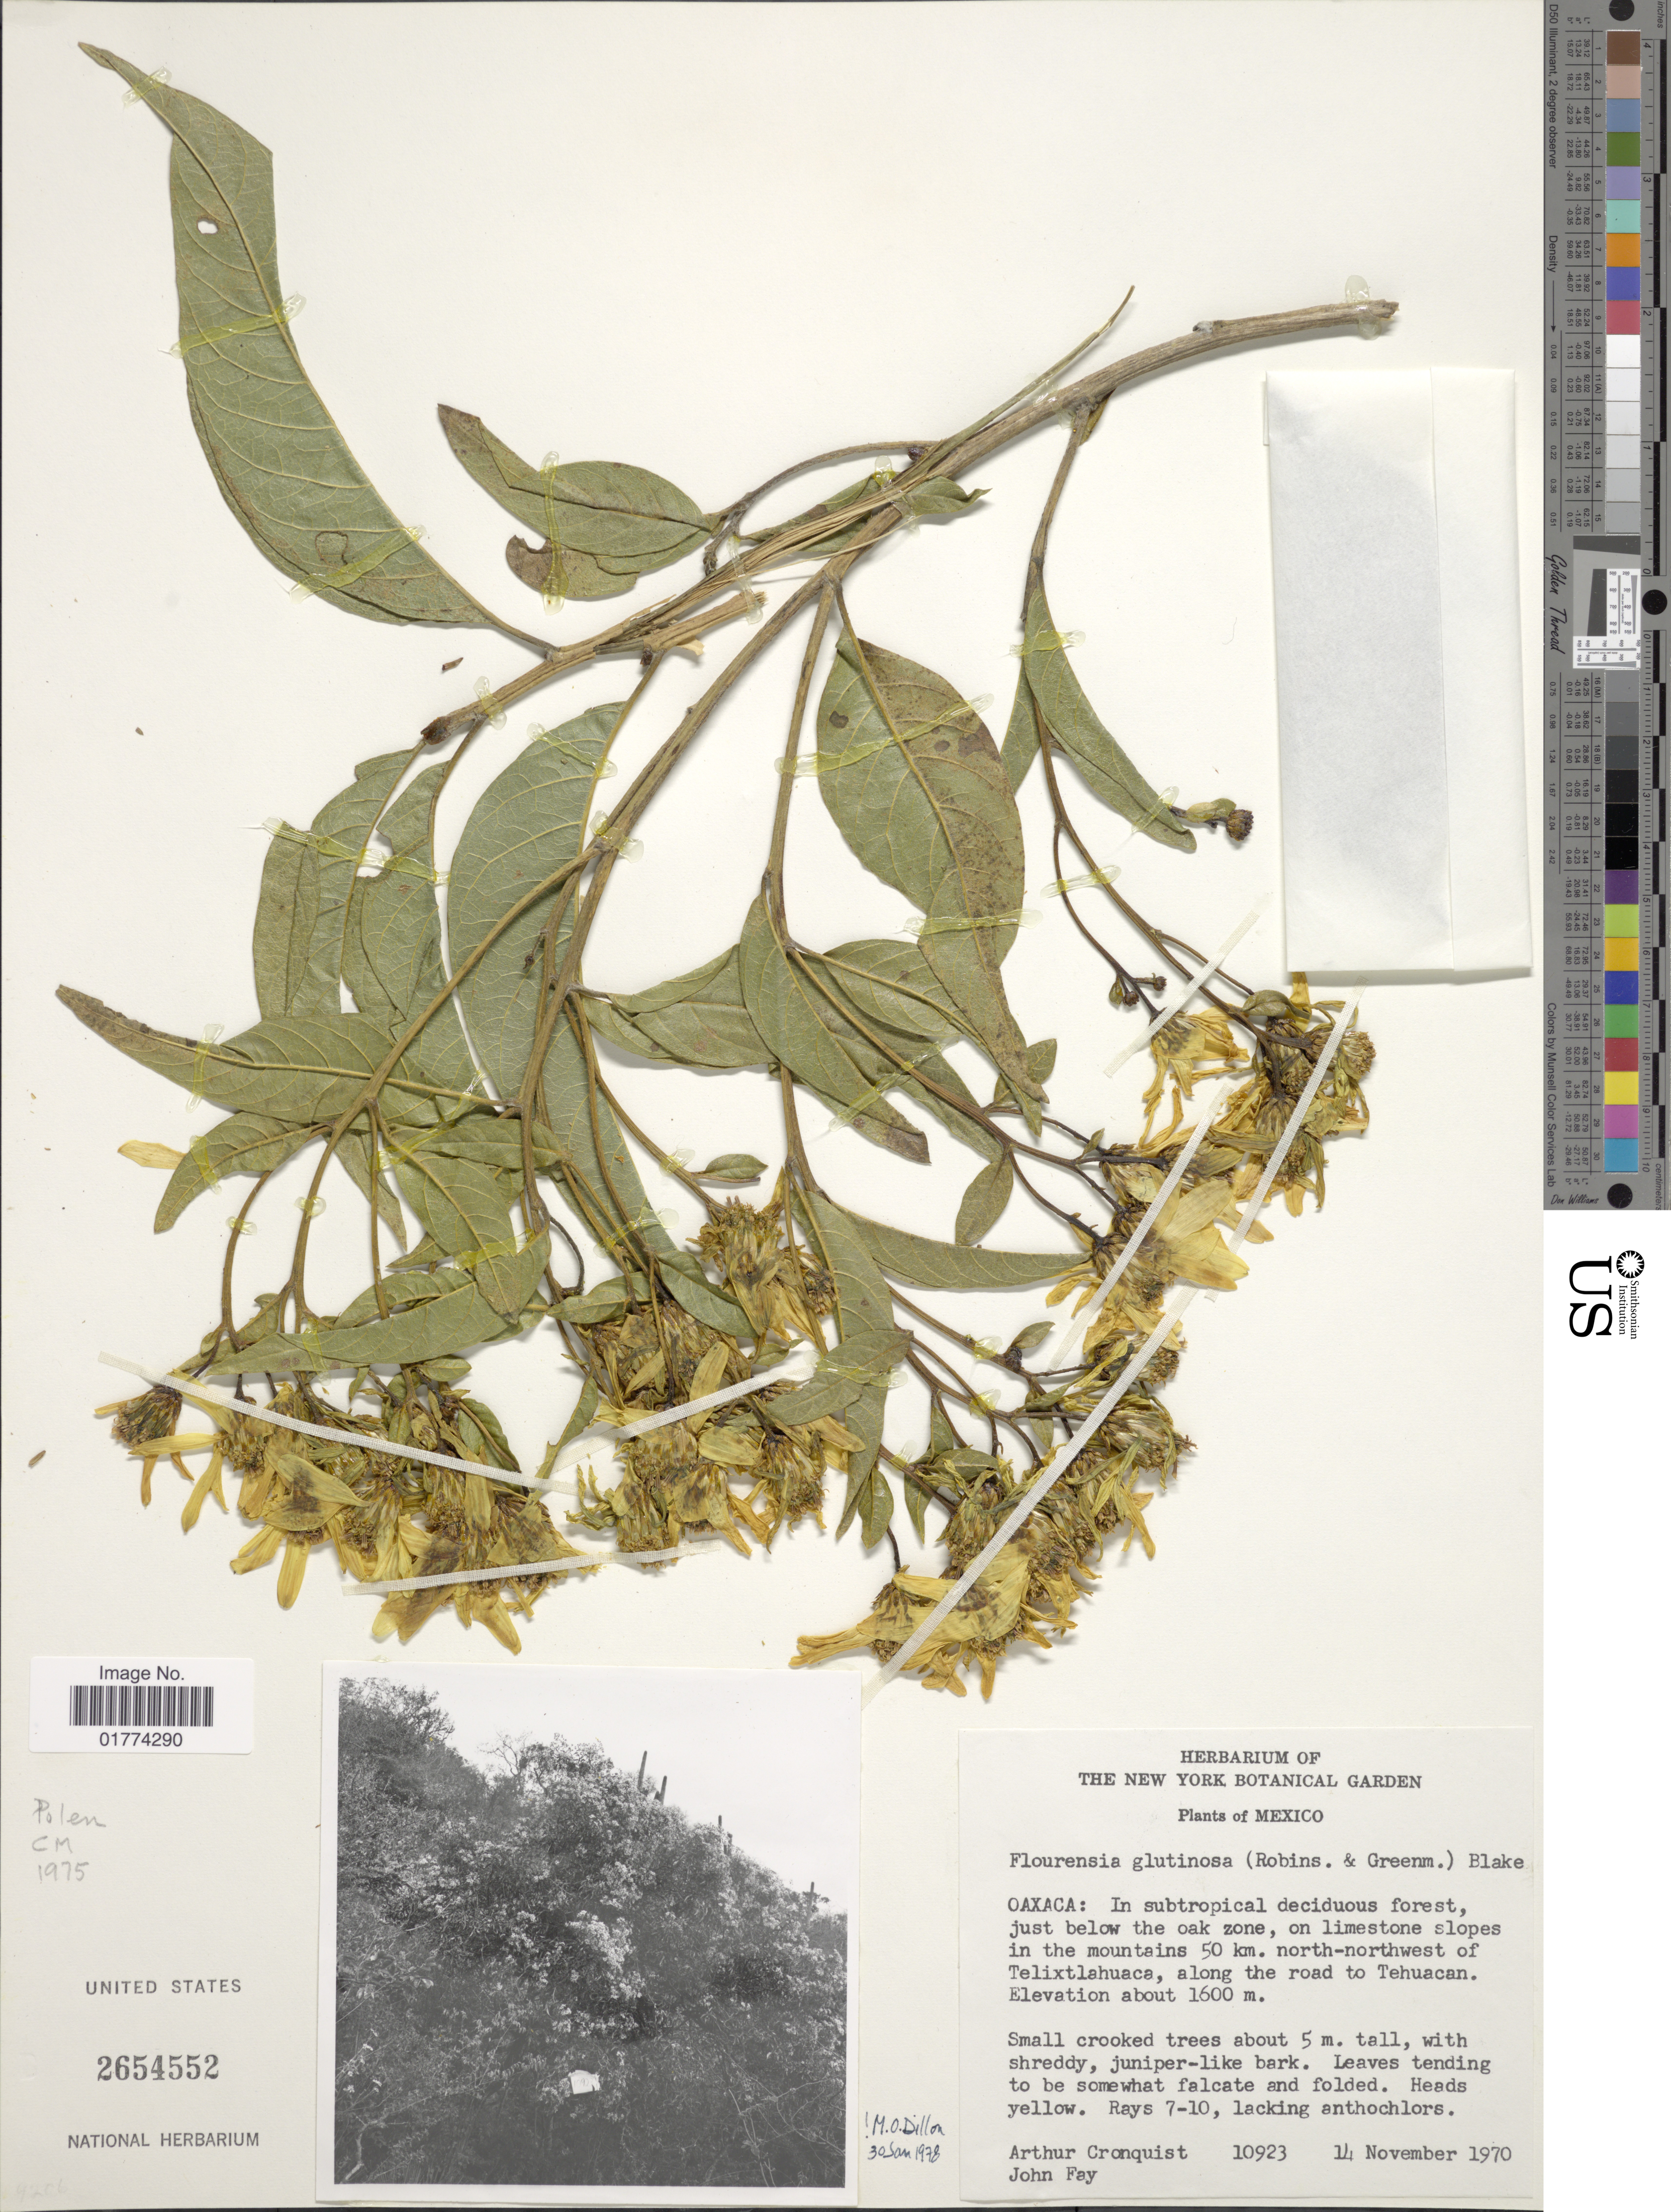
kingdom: Plantae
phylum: Tracheophyta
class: Magnoliopsida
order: Asterales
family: Asteraceae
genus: Flourensia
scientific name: Flourensia glutinosa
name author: (B.L. Rob. & Greenm.) S.F. Blake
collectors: A. J. Cronquist & J. M. Fay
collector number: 10923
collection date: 1970-11-14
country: Mexico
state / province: Oaxaca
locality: Om limestone slopes in the mountains 50 km. north-northwest of Telixtlahuaca, along the road to Tehuacan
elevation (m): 1600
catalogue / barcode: US 2654552